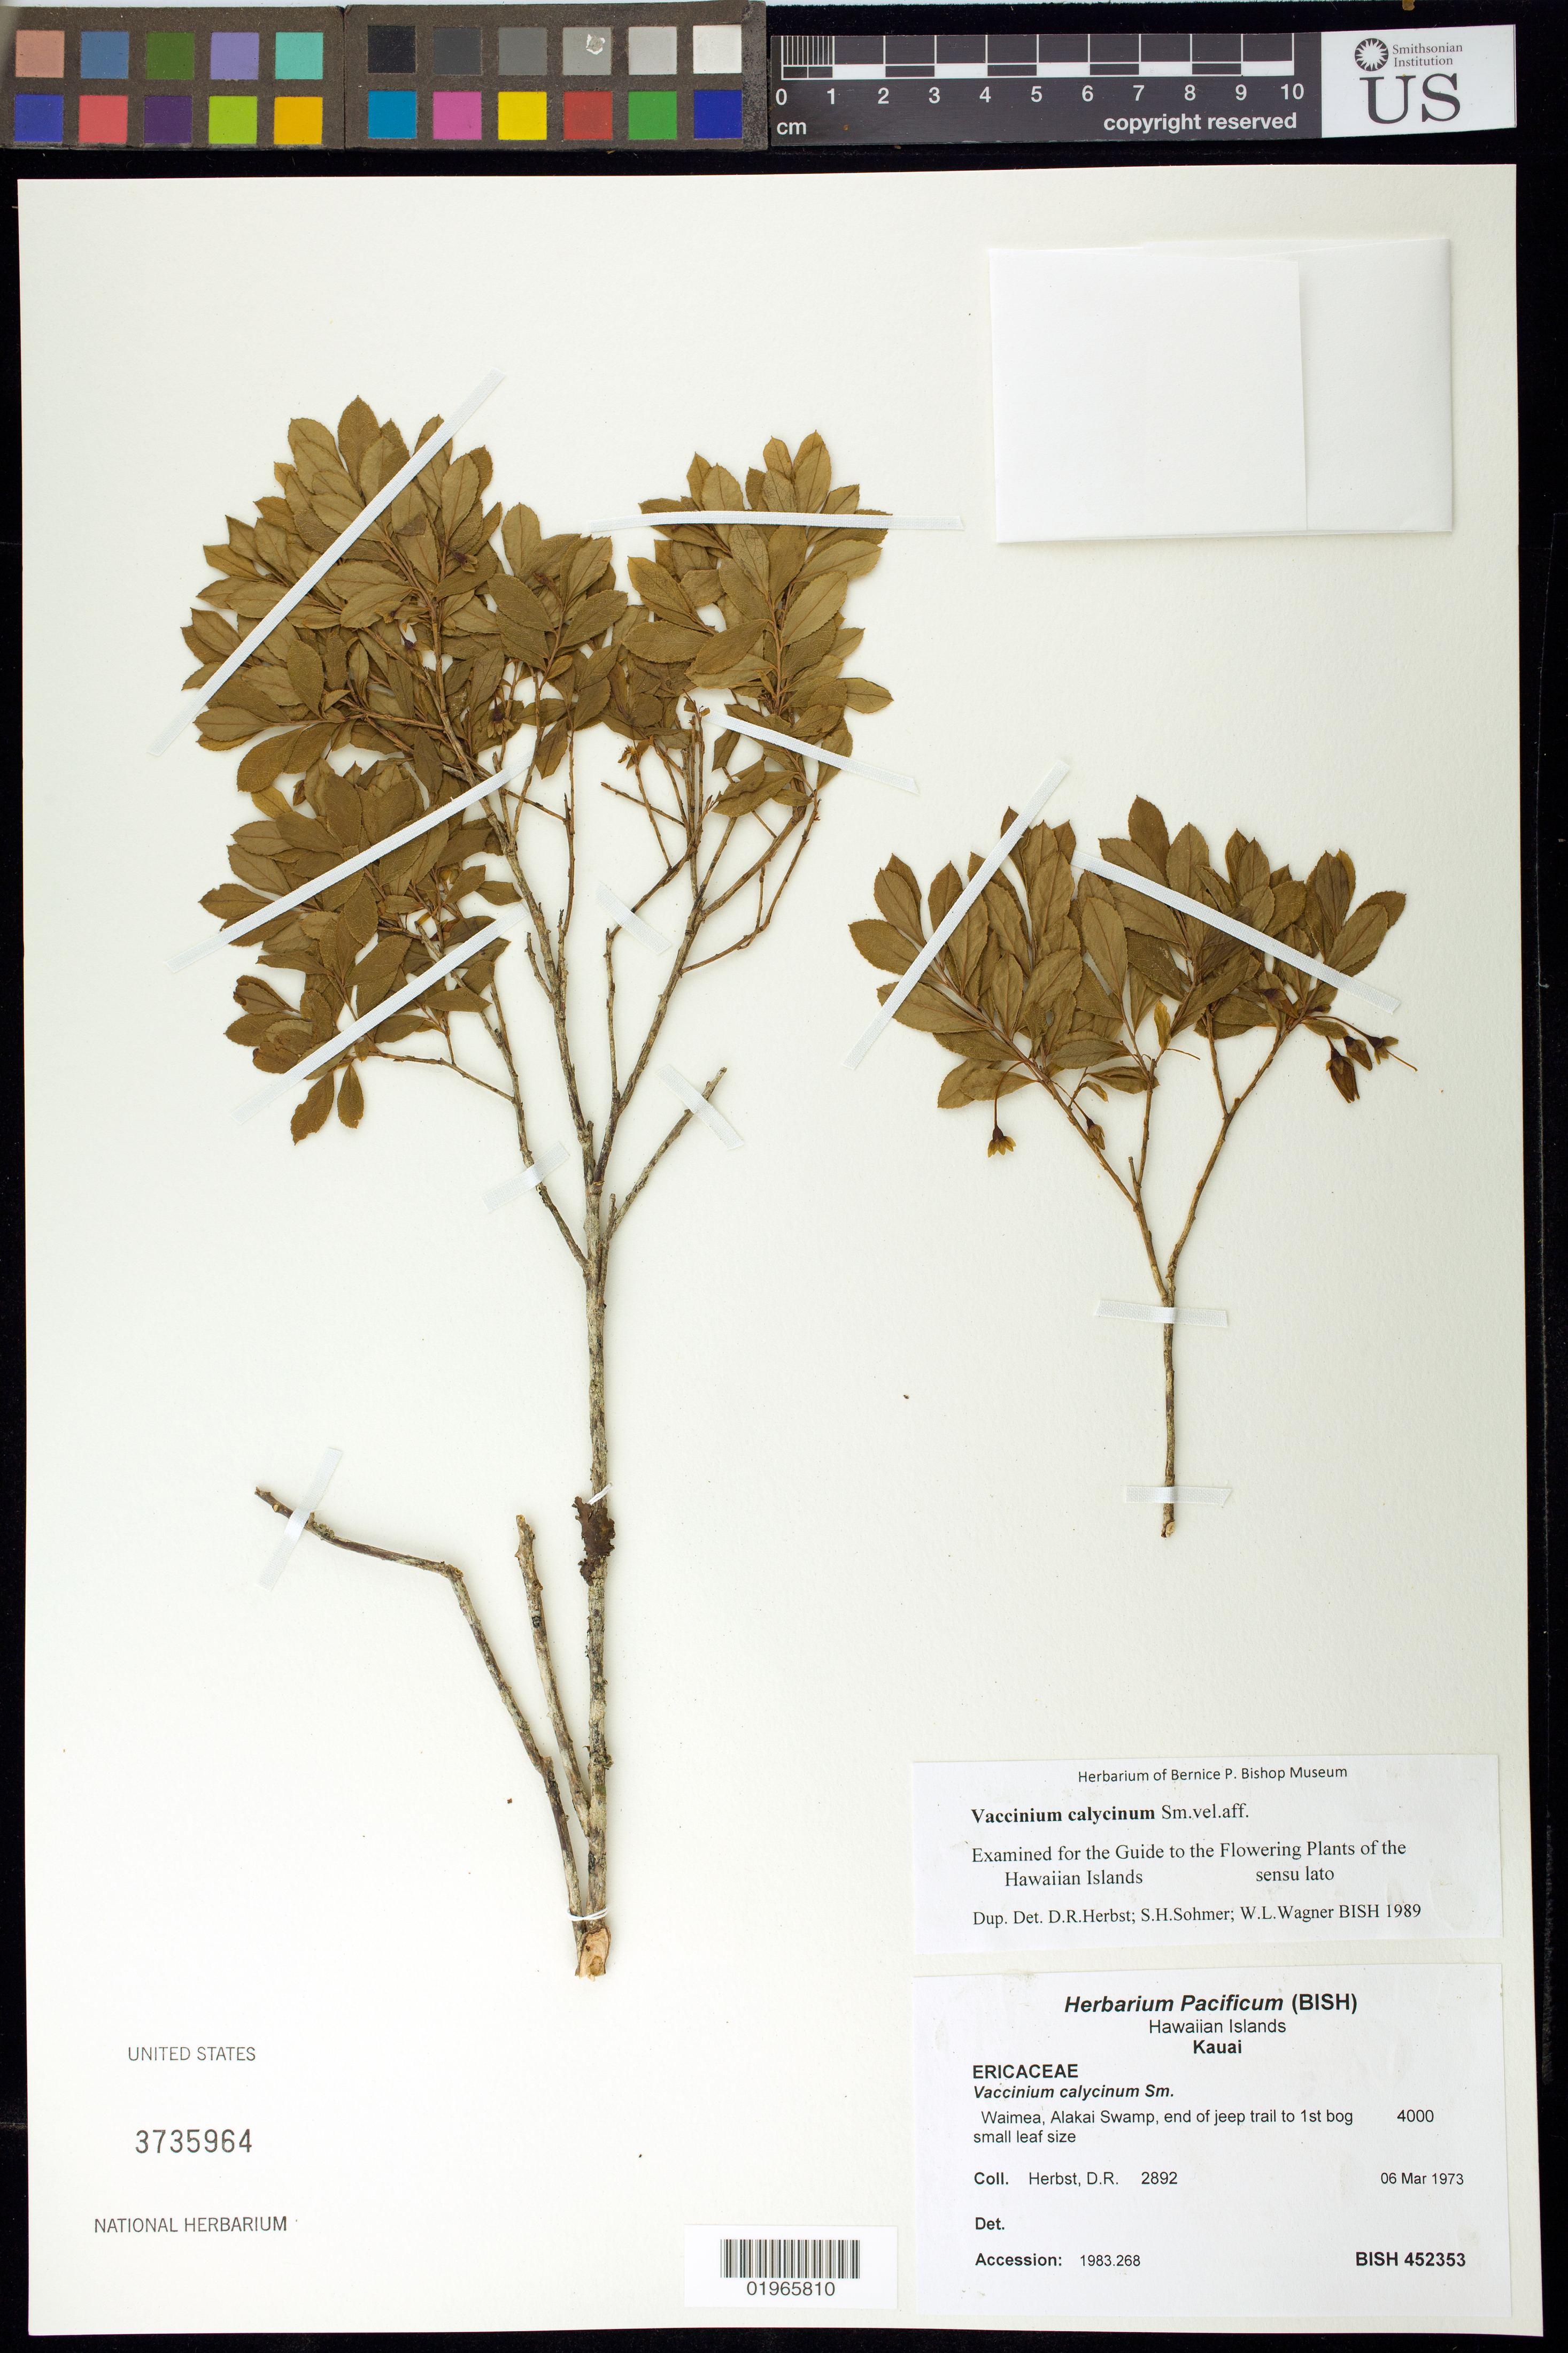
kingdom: Plantae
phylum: Tracheophyta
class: Magnoliopsida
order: Ericales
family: Ericaceae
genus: Vaccinium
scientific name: Vaccinium calycinum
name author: Sm.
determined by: Herbst, D. R.; Sohmer, S. H.; Wagner, W. L.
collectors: D. R. Herbst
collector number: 2892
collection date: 1973-03-06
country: United States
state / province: Hawaii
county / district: Kauai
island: Kaua'i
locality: Waimea District, Alaka'i Swamp, end of jeep trail to 1st bog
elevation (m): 1219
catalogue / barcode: US 3735964